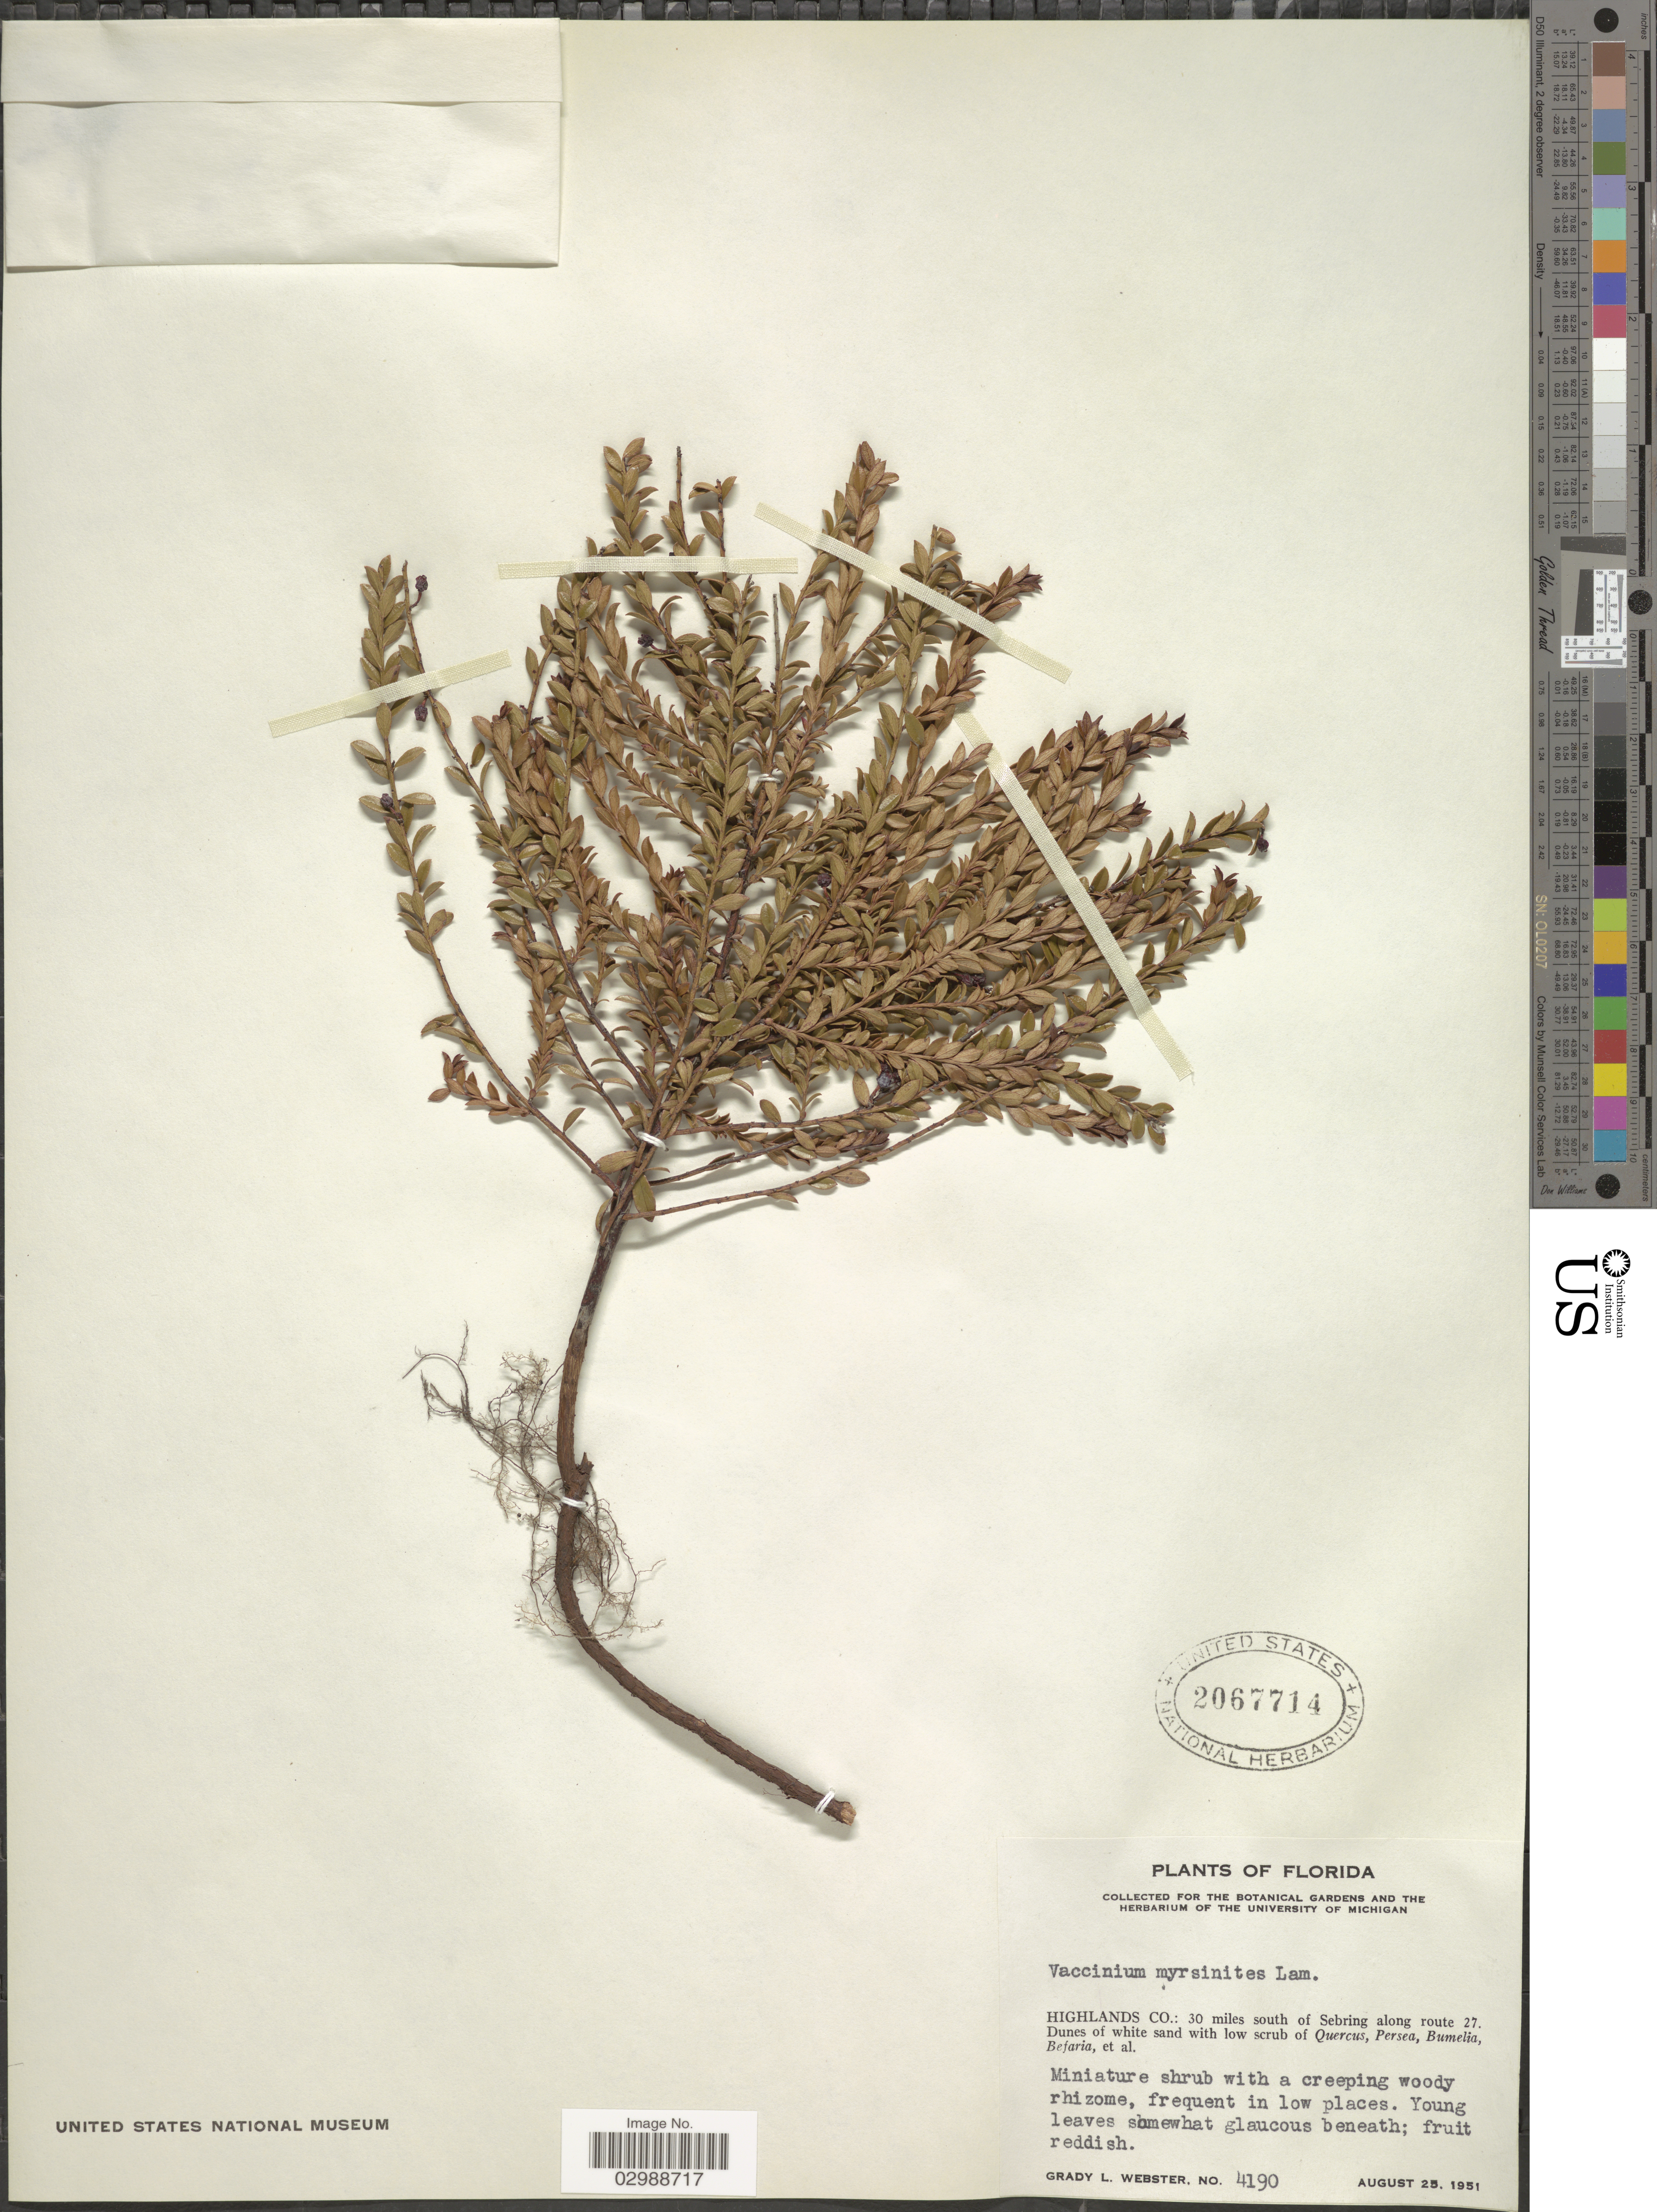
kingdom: Plantae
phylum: Tracheophyta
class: Magnoliopsida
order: Ericales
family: Ericaceae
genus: Vaccinium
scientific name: Vaccinium myrsinites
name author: Lam.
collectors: G. L. Webster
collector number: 4190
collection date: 1951-08-25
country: United States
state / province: Florida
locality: Highlands Co.: 30 miles south of Sebring along route 27.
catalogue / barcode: US 2067714